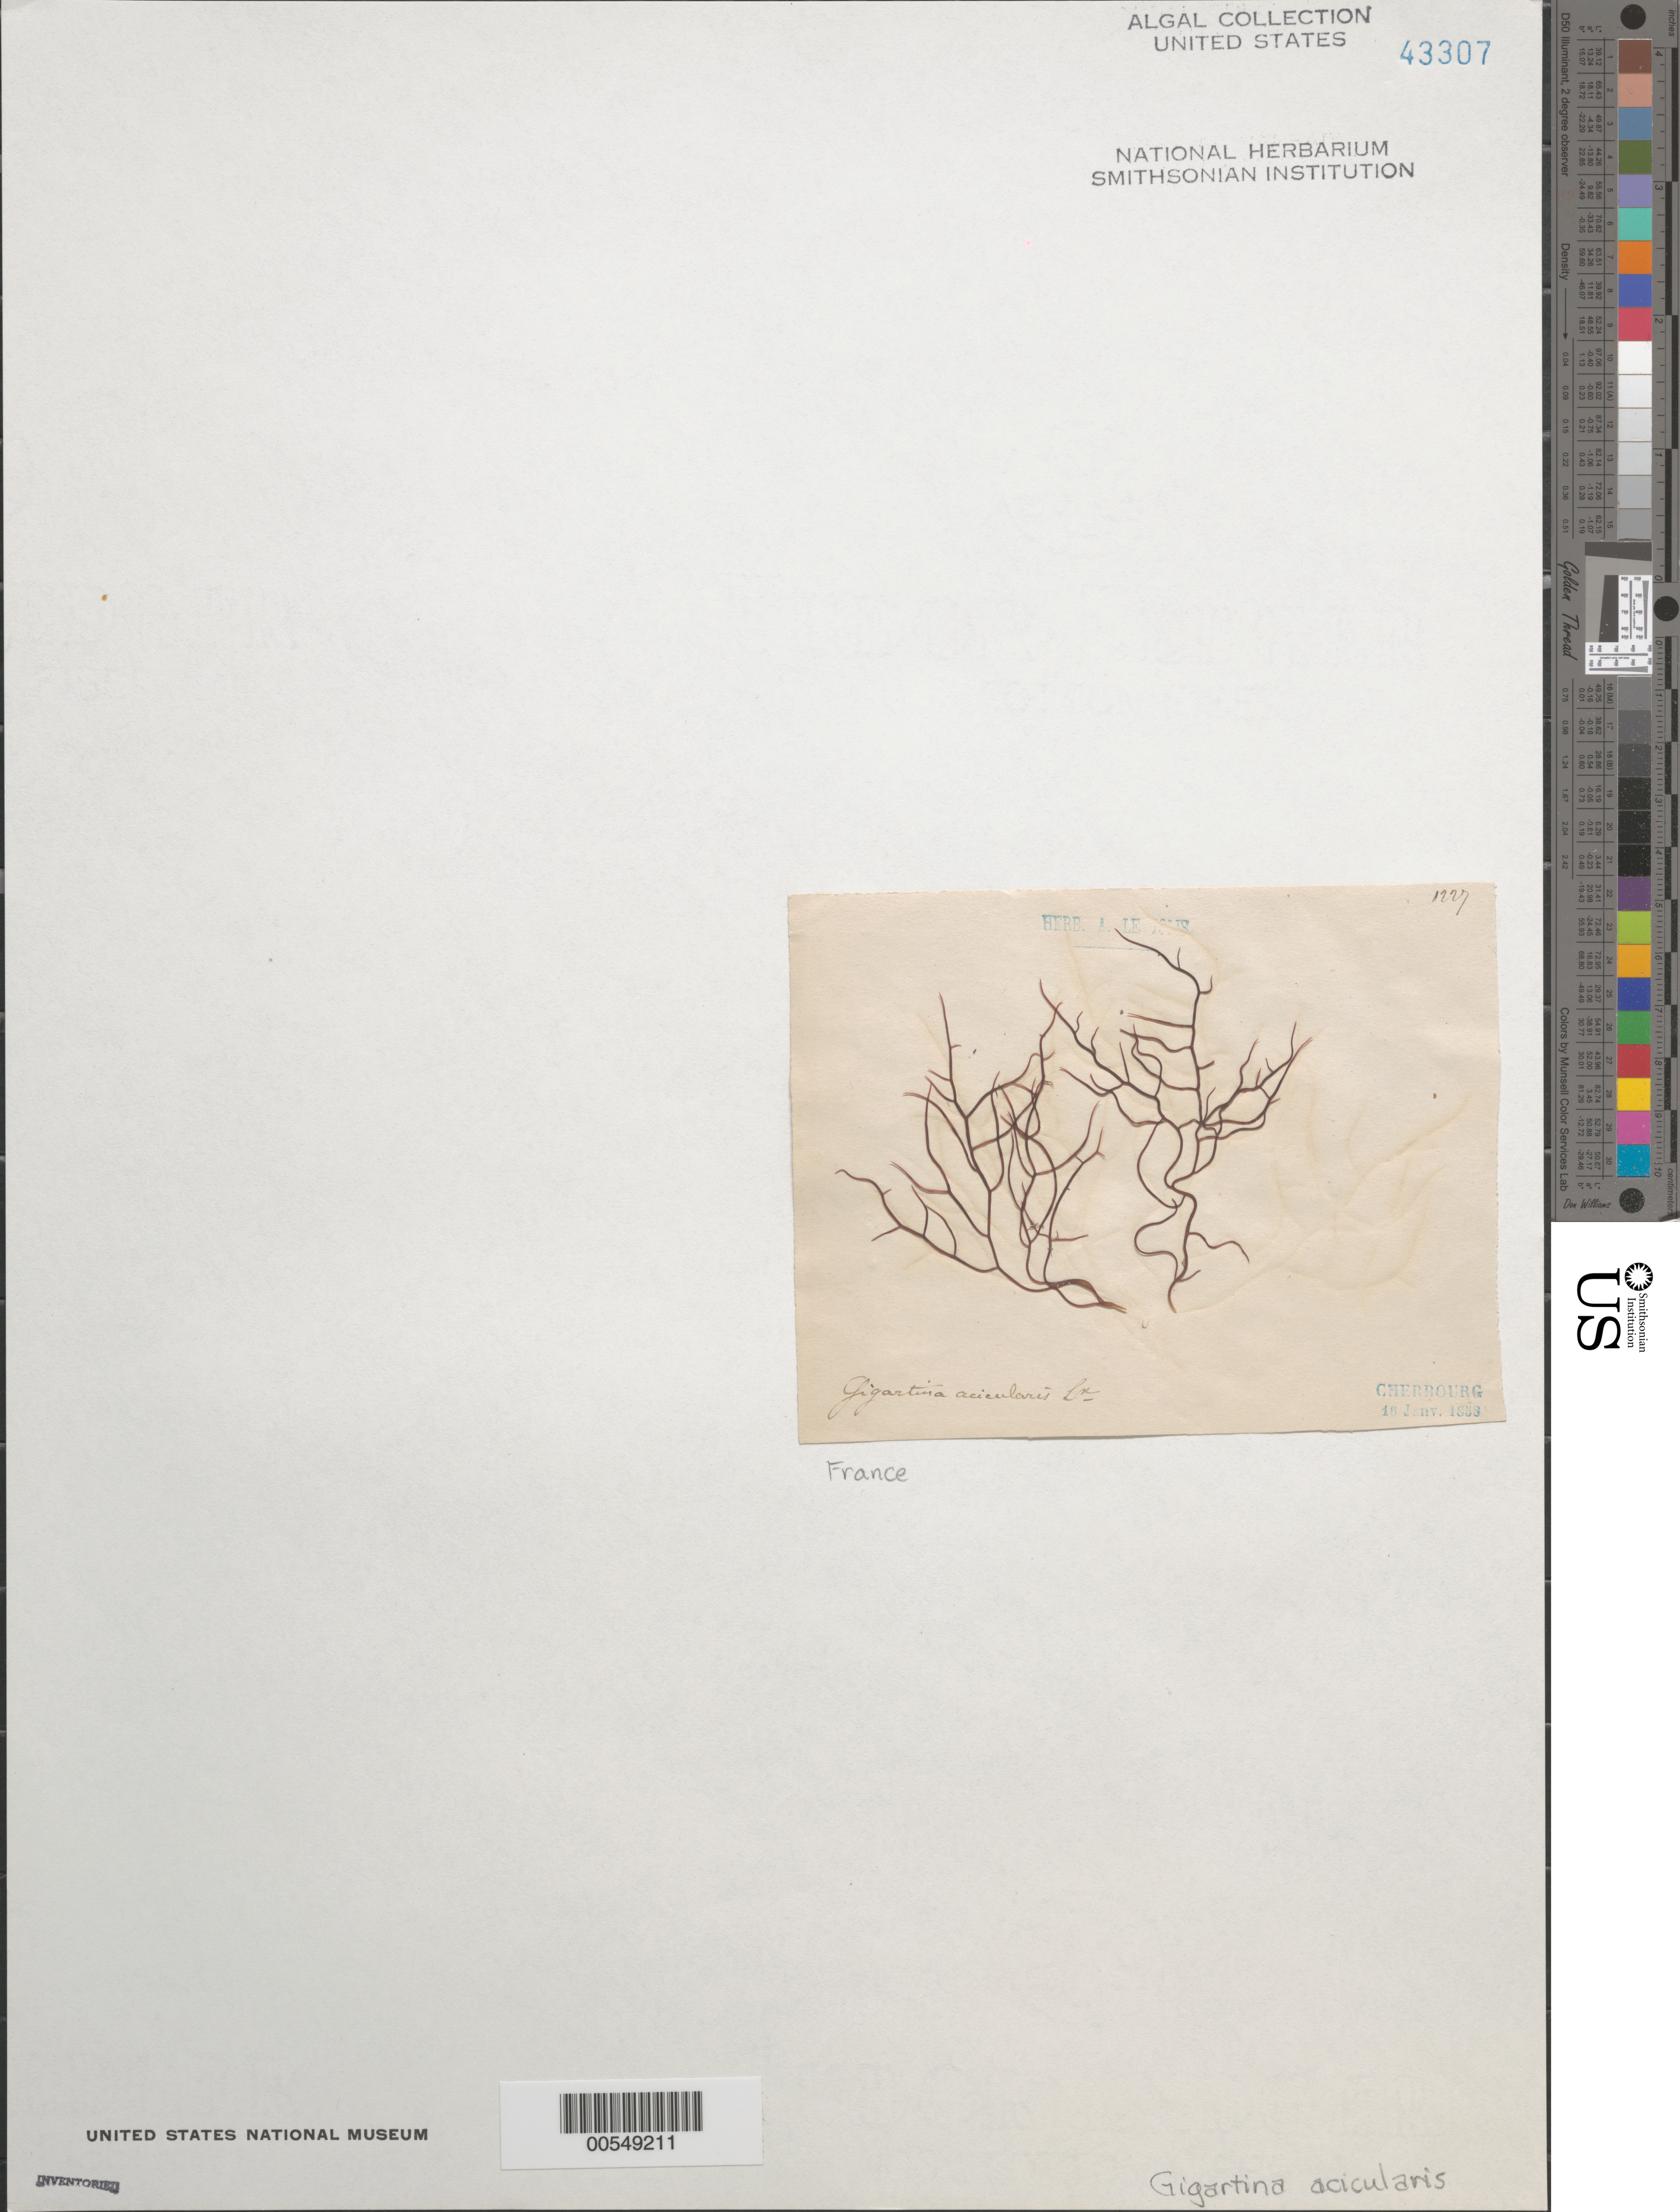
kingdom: Plantae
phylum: Rhodophyta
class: Florideophyceae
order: Gigartinales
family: Gigartinaceae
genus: Chondracanthus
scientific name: Chondracanthus acicularis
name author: (Roth) Fredericq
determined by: Algae name updating Project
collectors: Le Jolis, A. F. (herbarium)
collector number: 1227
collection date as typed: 16 Jan 1858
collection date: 1858-01-16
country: France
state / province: Normandie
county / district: Manche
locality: Cherbourg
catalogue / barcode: US 43307